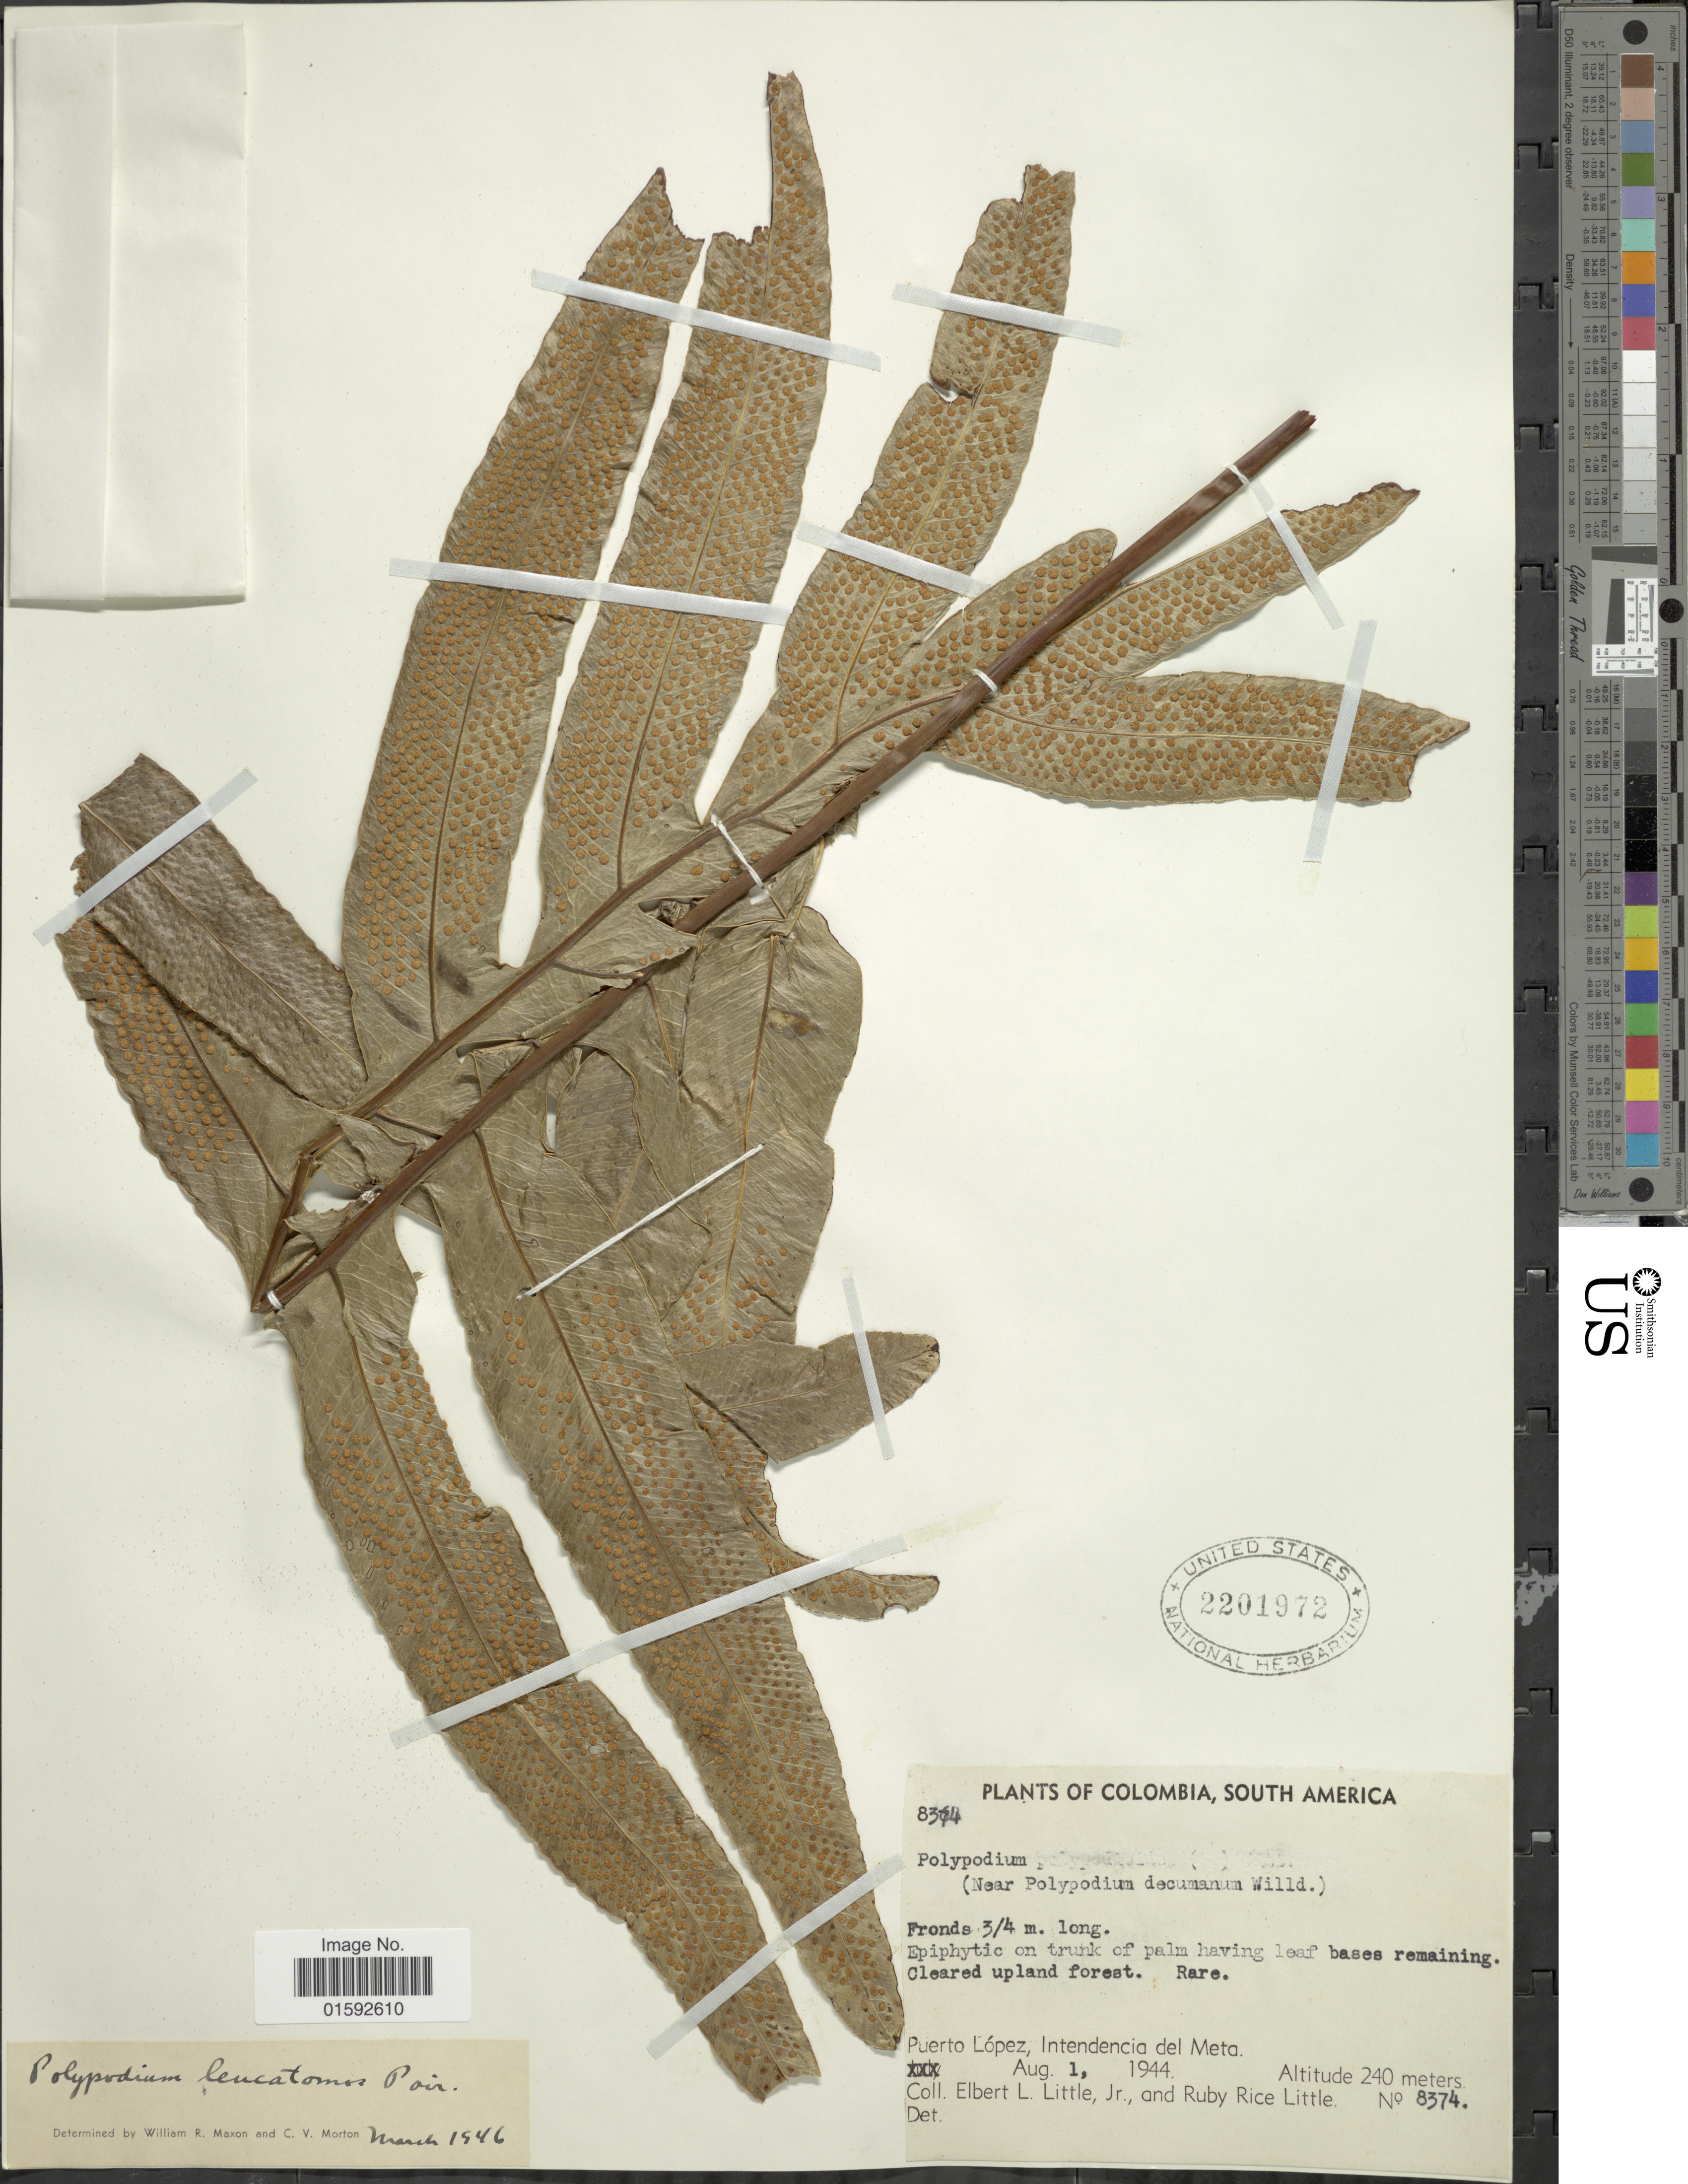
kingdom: Plantae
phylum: Tracheophyta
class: Polypodiopsida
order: Polypodiales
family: Polypodiaceae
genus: Phlebodium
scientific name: Phlebodium decumanum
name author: (Willd.) J. Sm.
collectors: E. L. Little & R. R. Little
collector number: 8374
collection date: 1944-08-01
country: Colombia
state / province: Meta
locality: Colombia, South America, Puerto López, Intendincia del Meta.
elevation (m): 240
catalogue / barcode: US 2201972